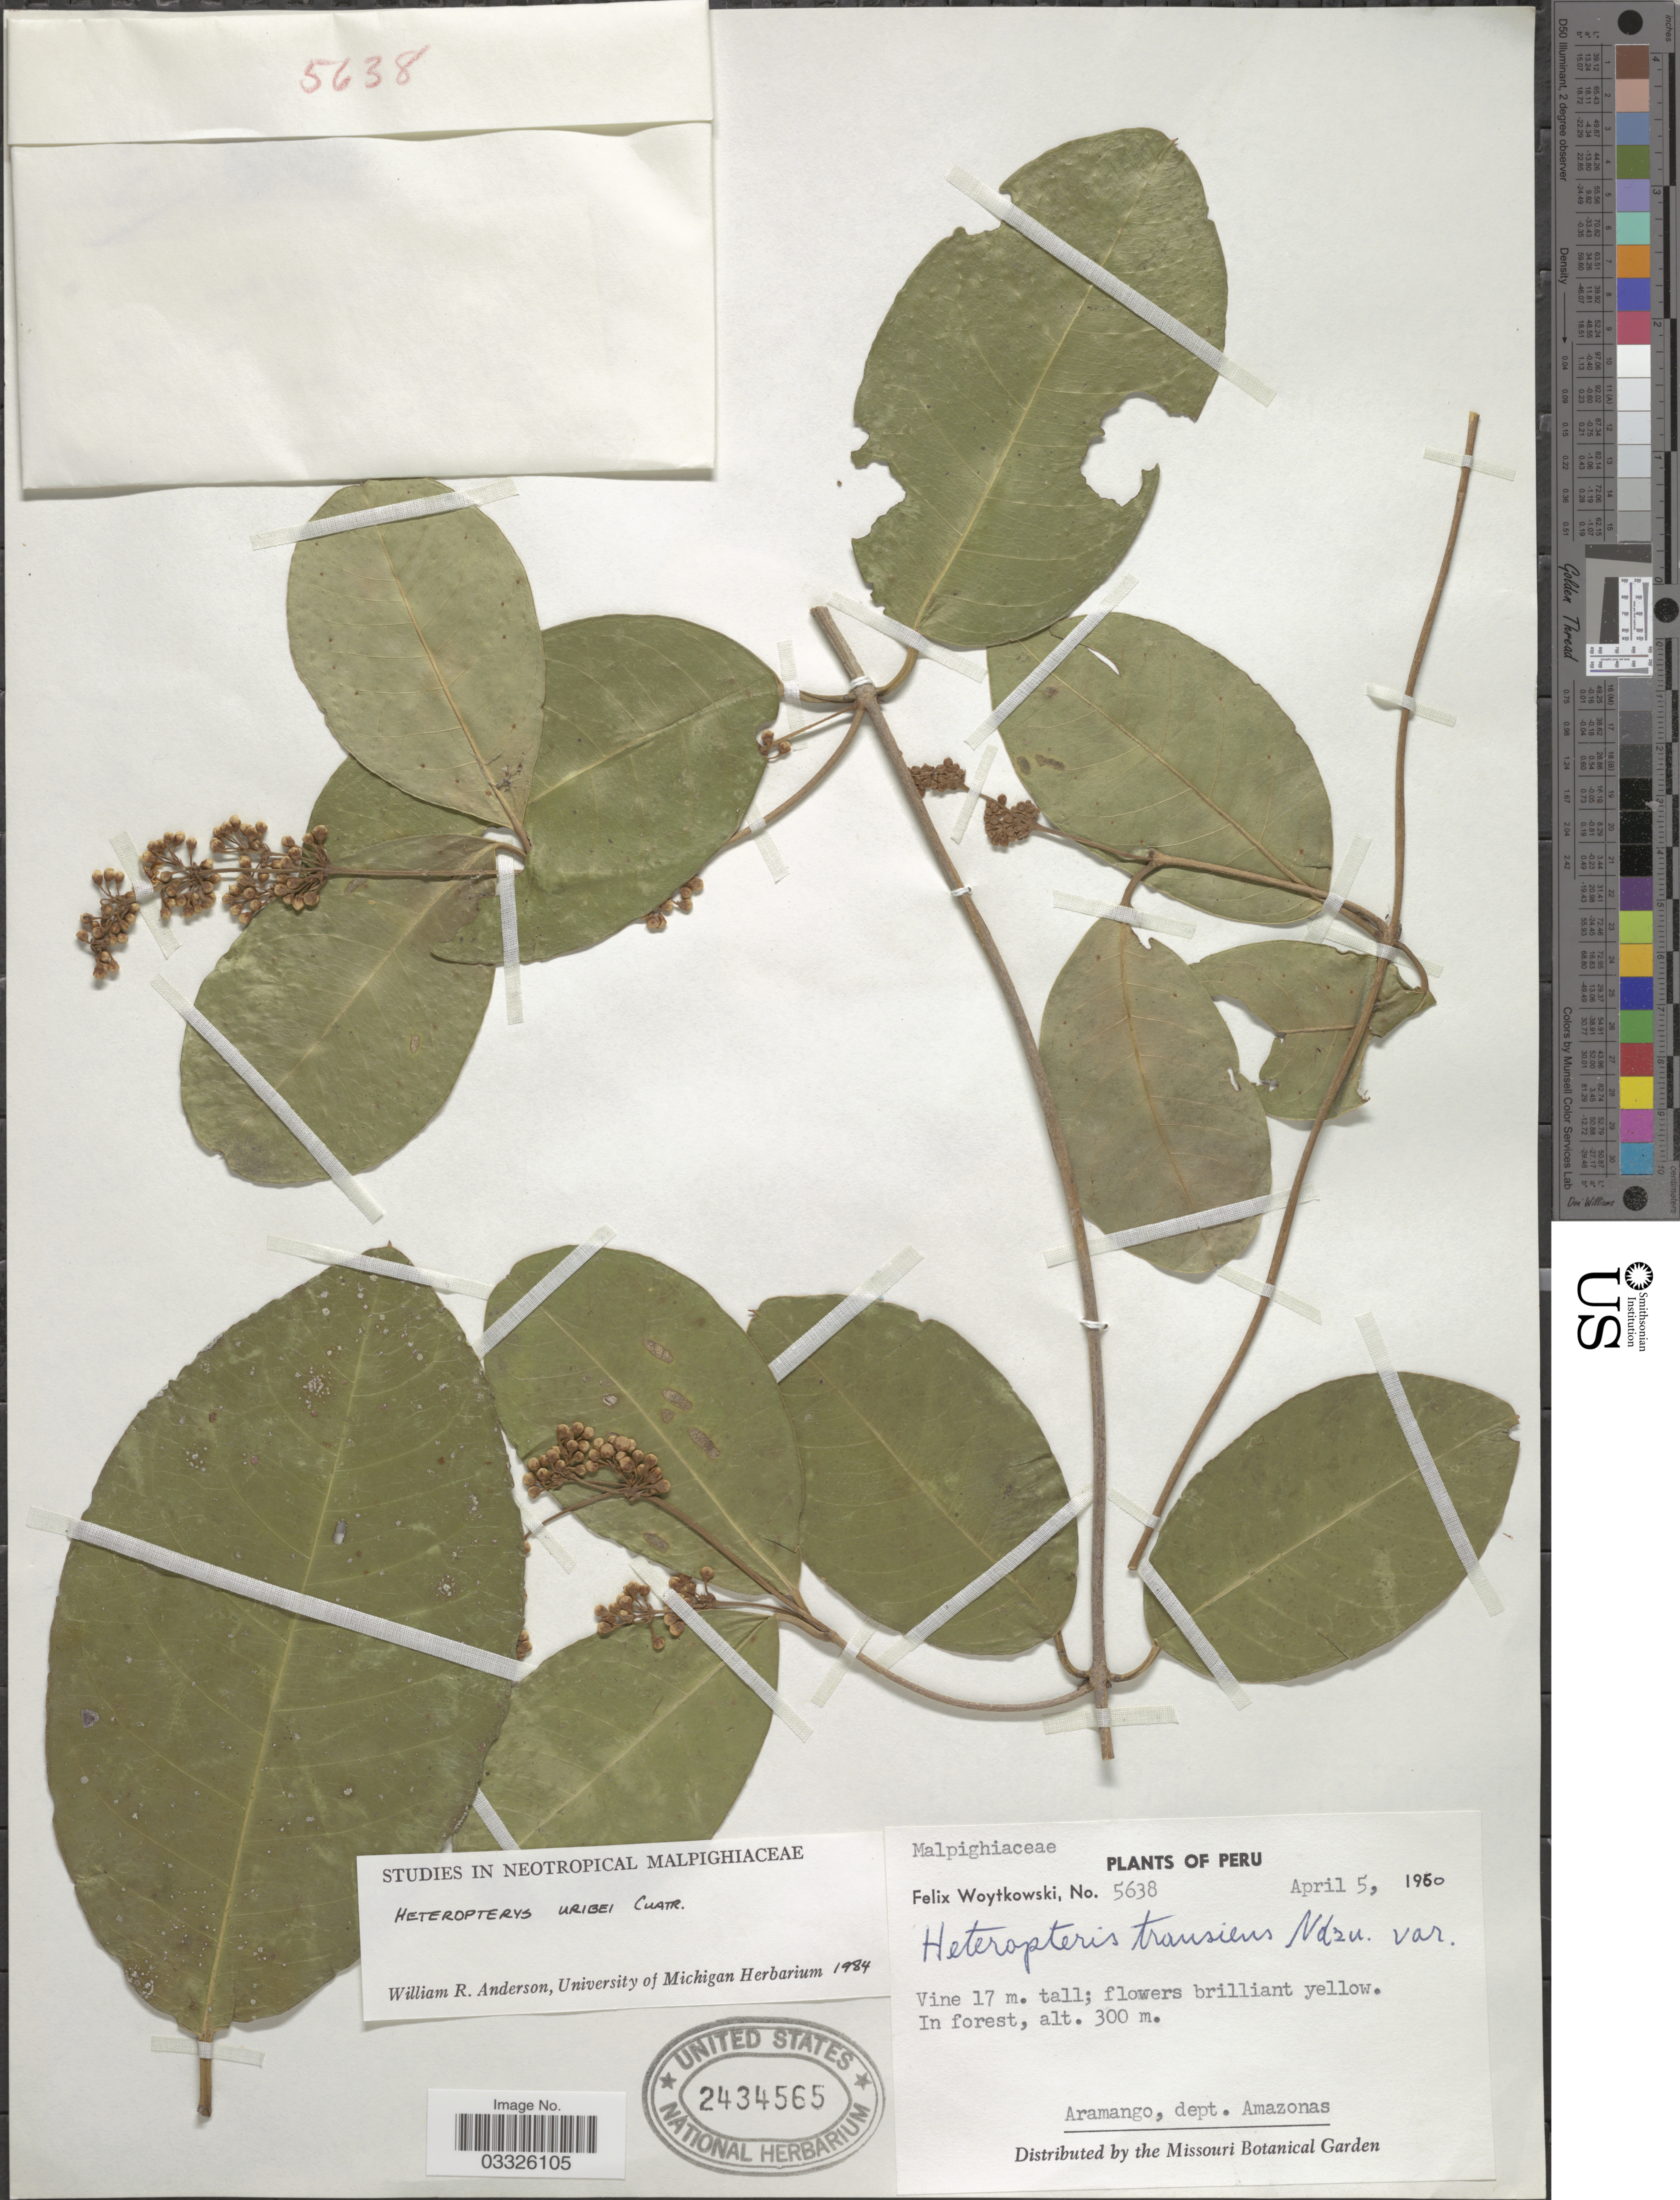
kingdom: Plantae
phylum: Tracheophyta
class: Magnoliopsida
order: Malpighiales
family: Malpighiaceae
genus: Heteropterys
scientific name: Heteropterys uribei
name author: Cuatrec.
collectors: F. Woytkowski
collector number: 5638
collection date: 1950-04-05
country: Peru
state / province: Amazonas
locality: Aramango, dept. Amazonas.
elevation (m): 300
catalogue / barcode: US 2434565